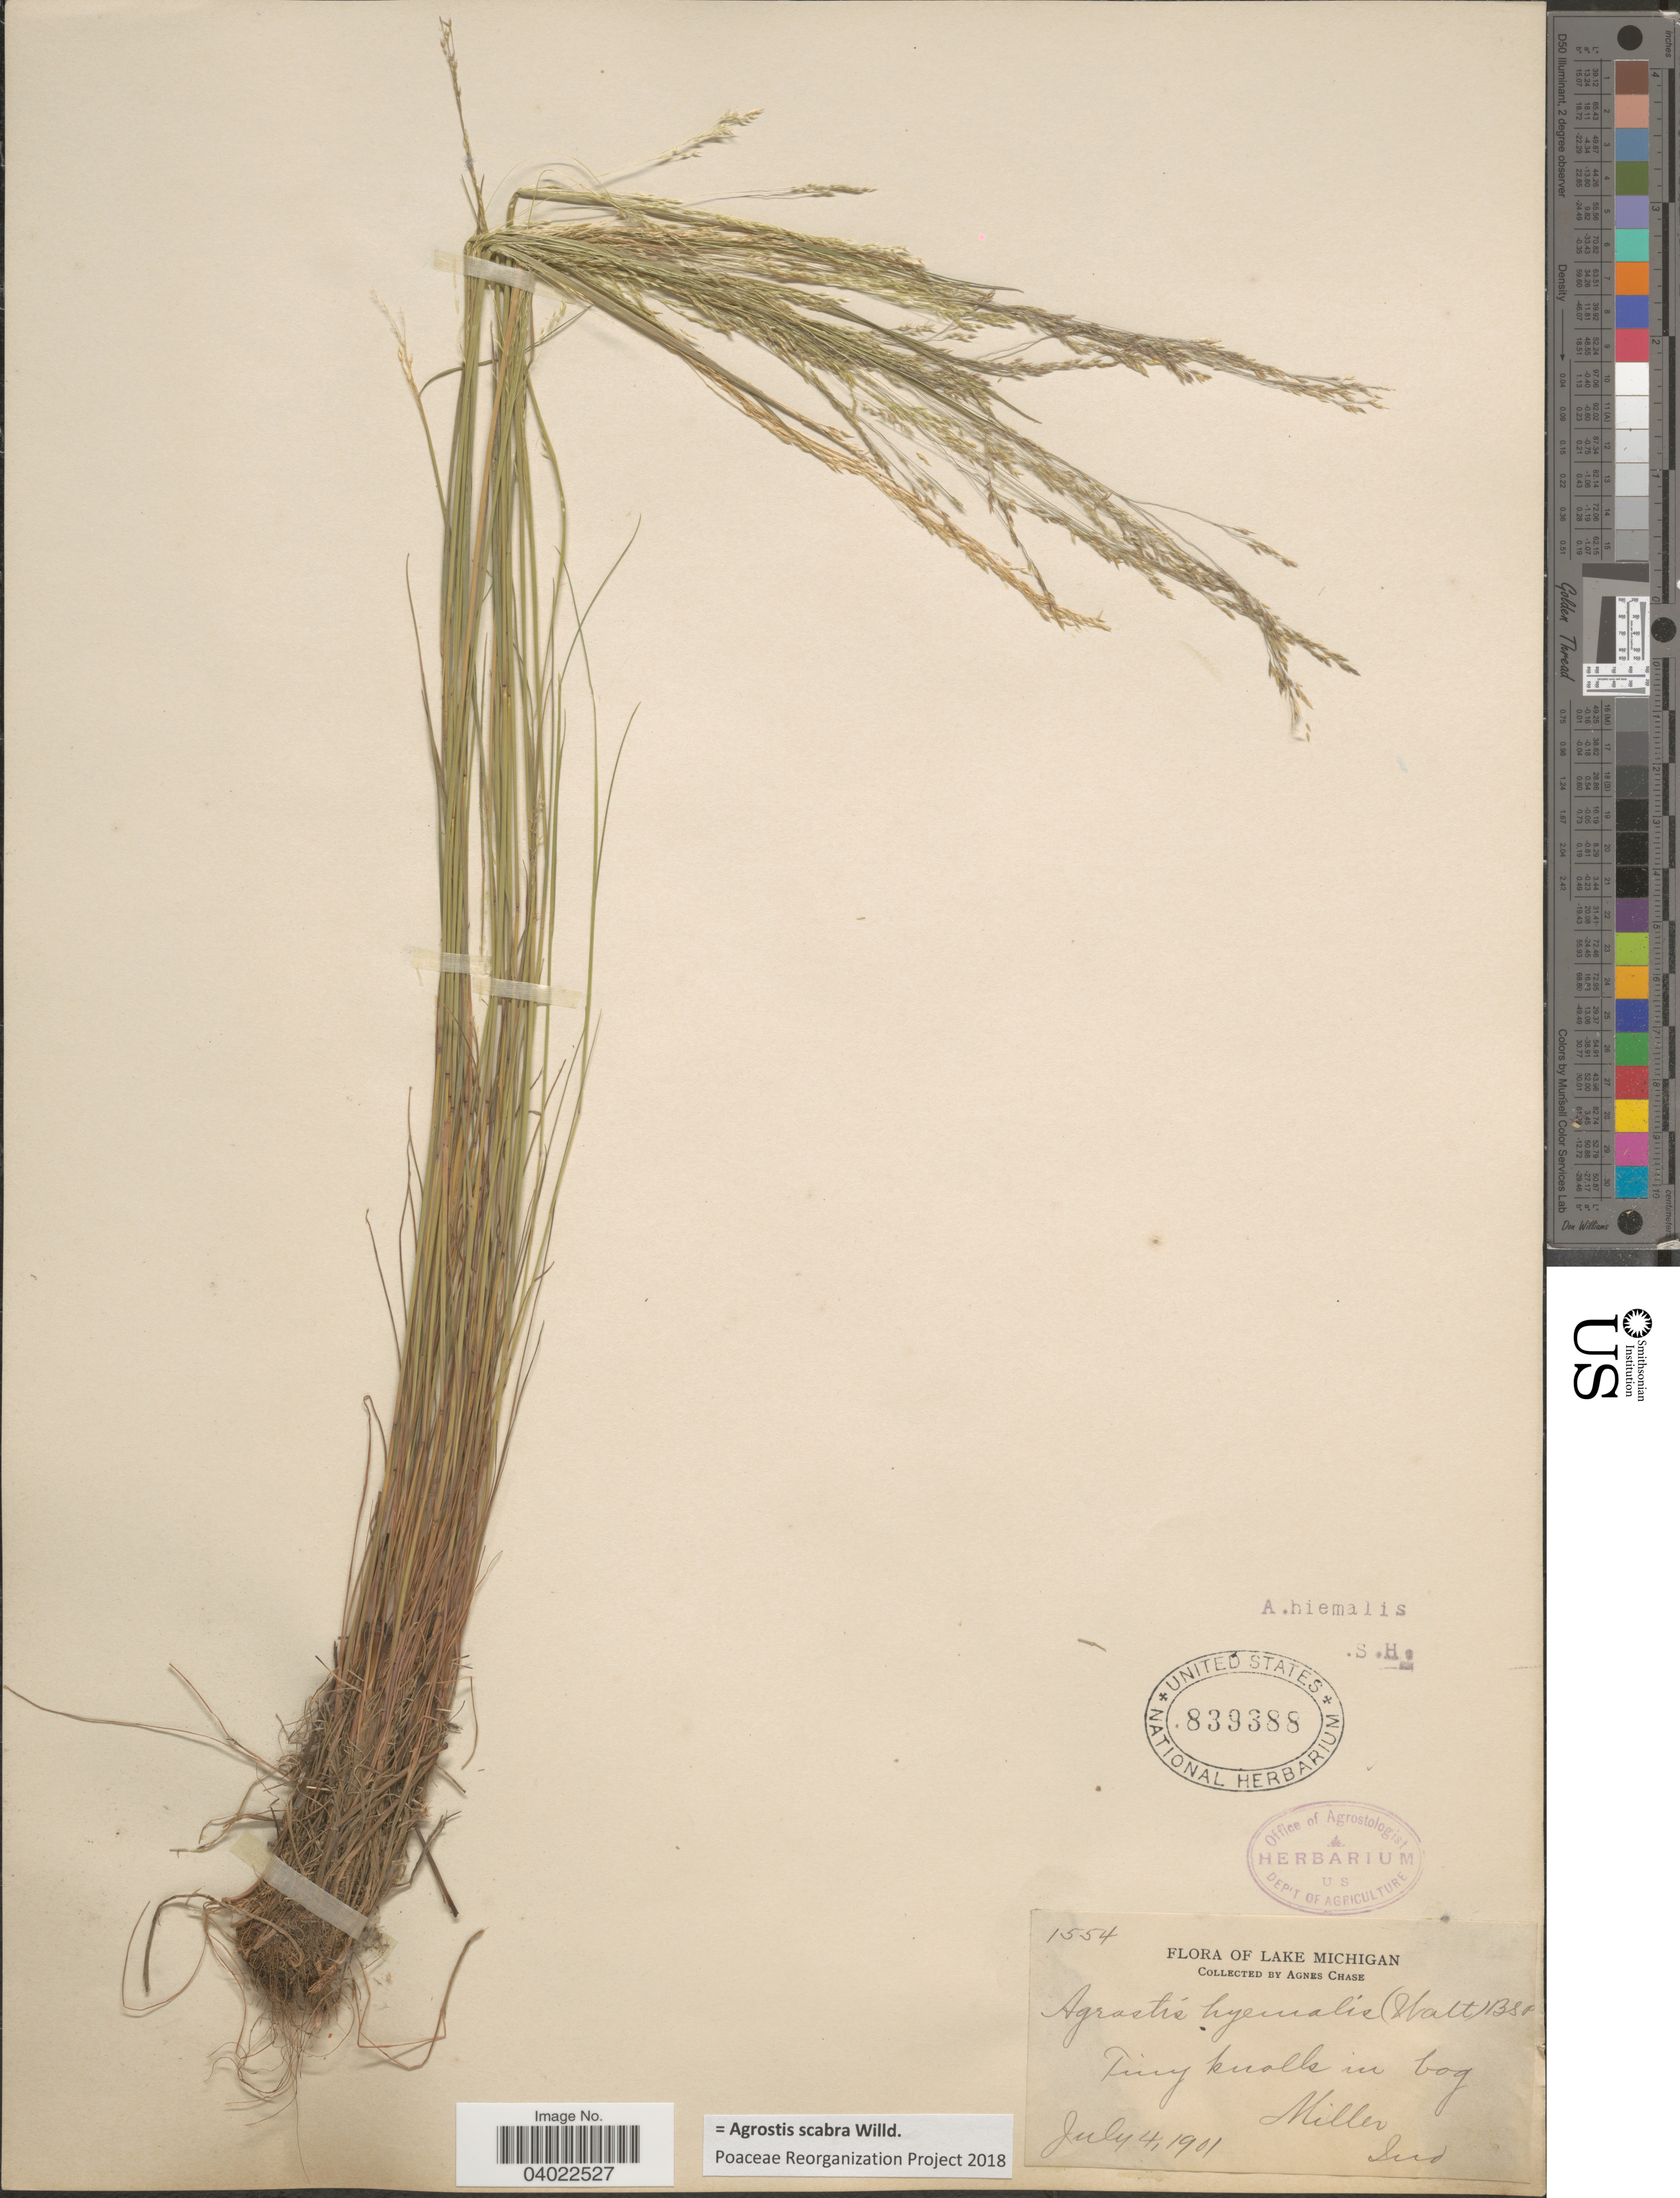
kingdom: Plantae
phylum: Tracheophyta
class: Liliopsida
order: Poales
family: Poaceae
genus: Agrostis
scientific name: Agrostis scabra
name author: Willd.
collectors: A. Chase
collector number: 1554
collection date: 1901-07-04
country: United States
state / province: Indiana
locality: Lake Michigan. Miller.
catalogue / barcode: US 839388